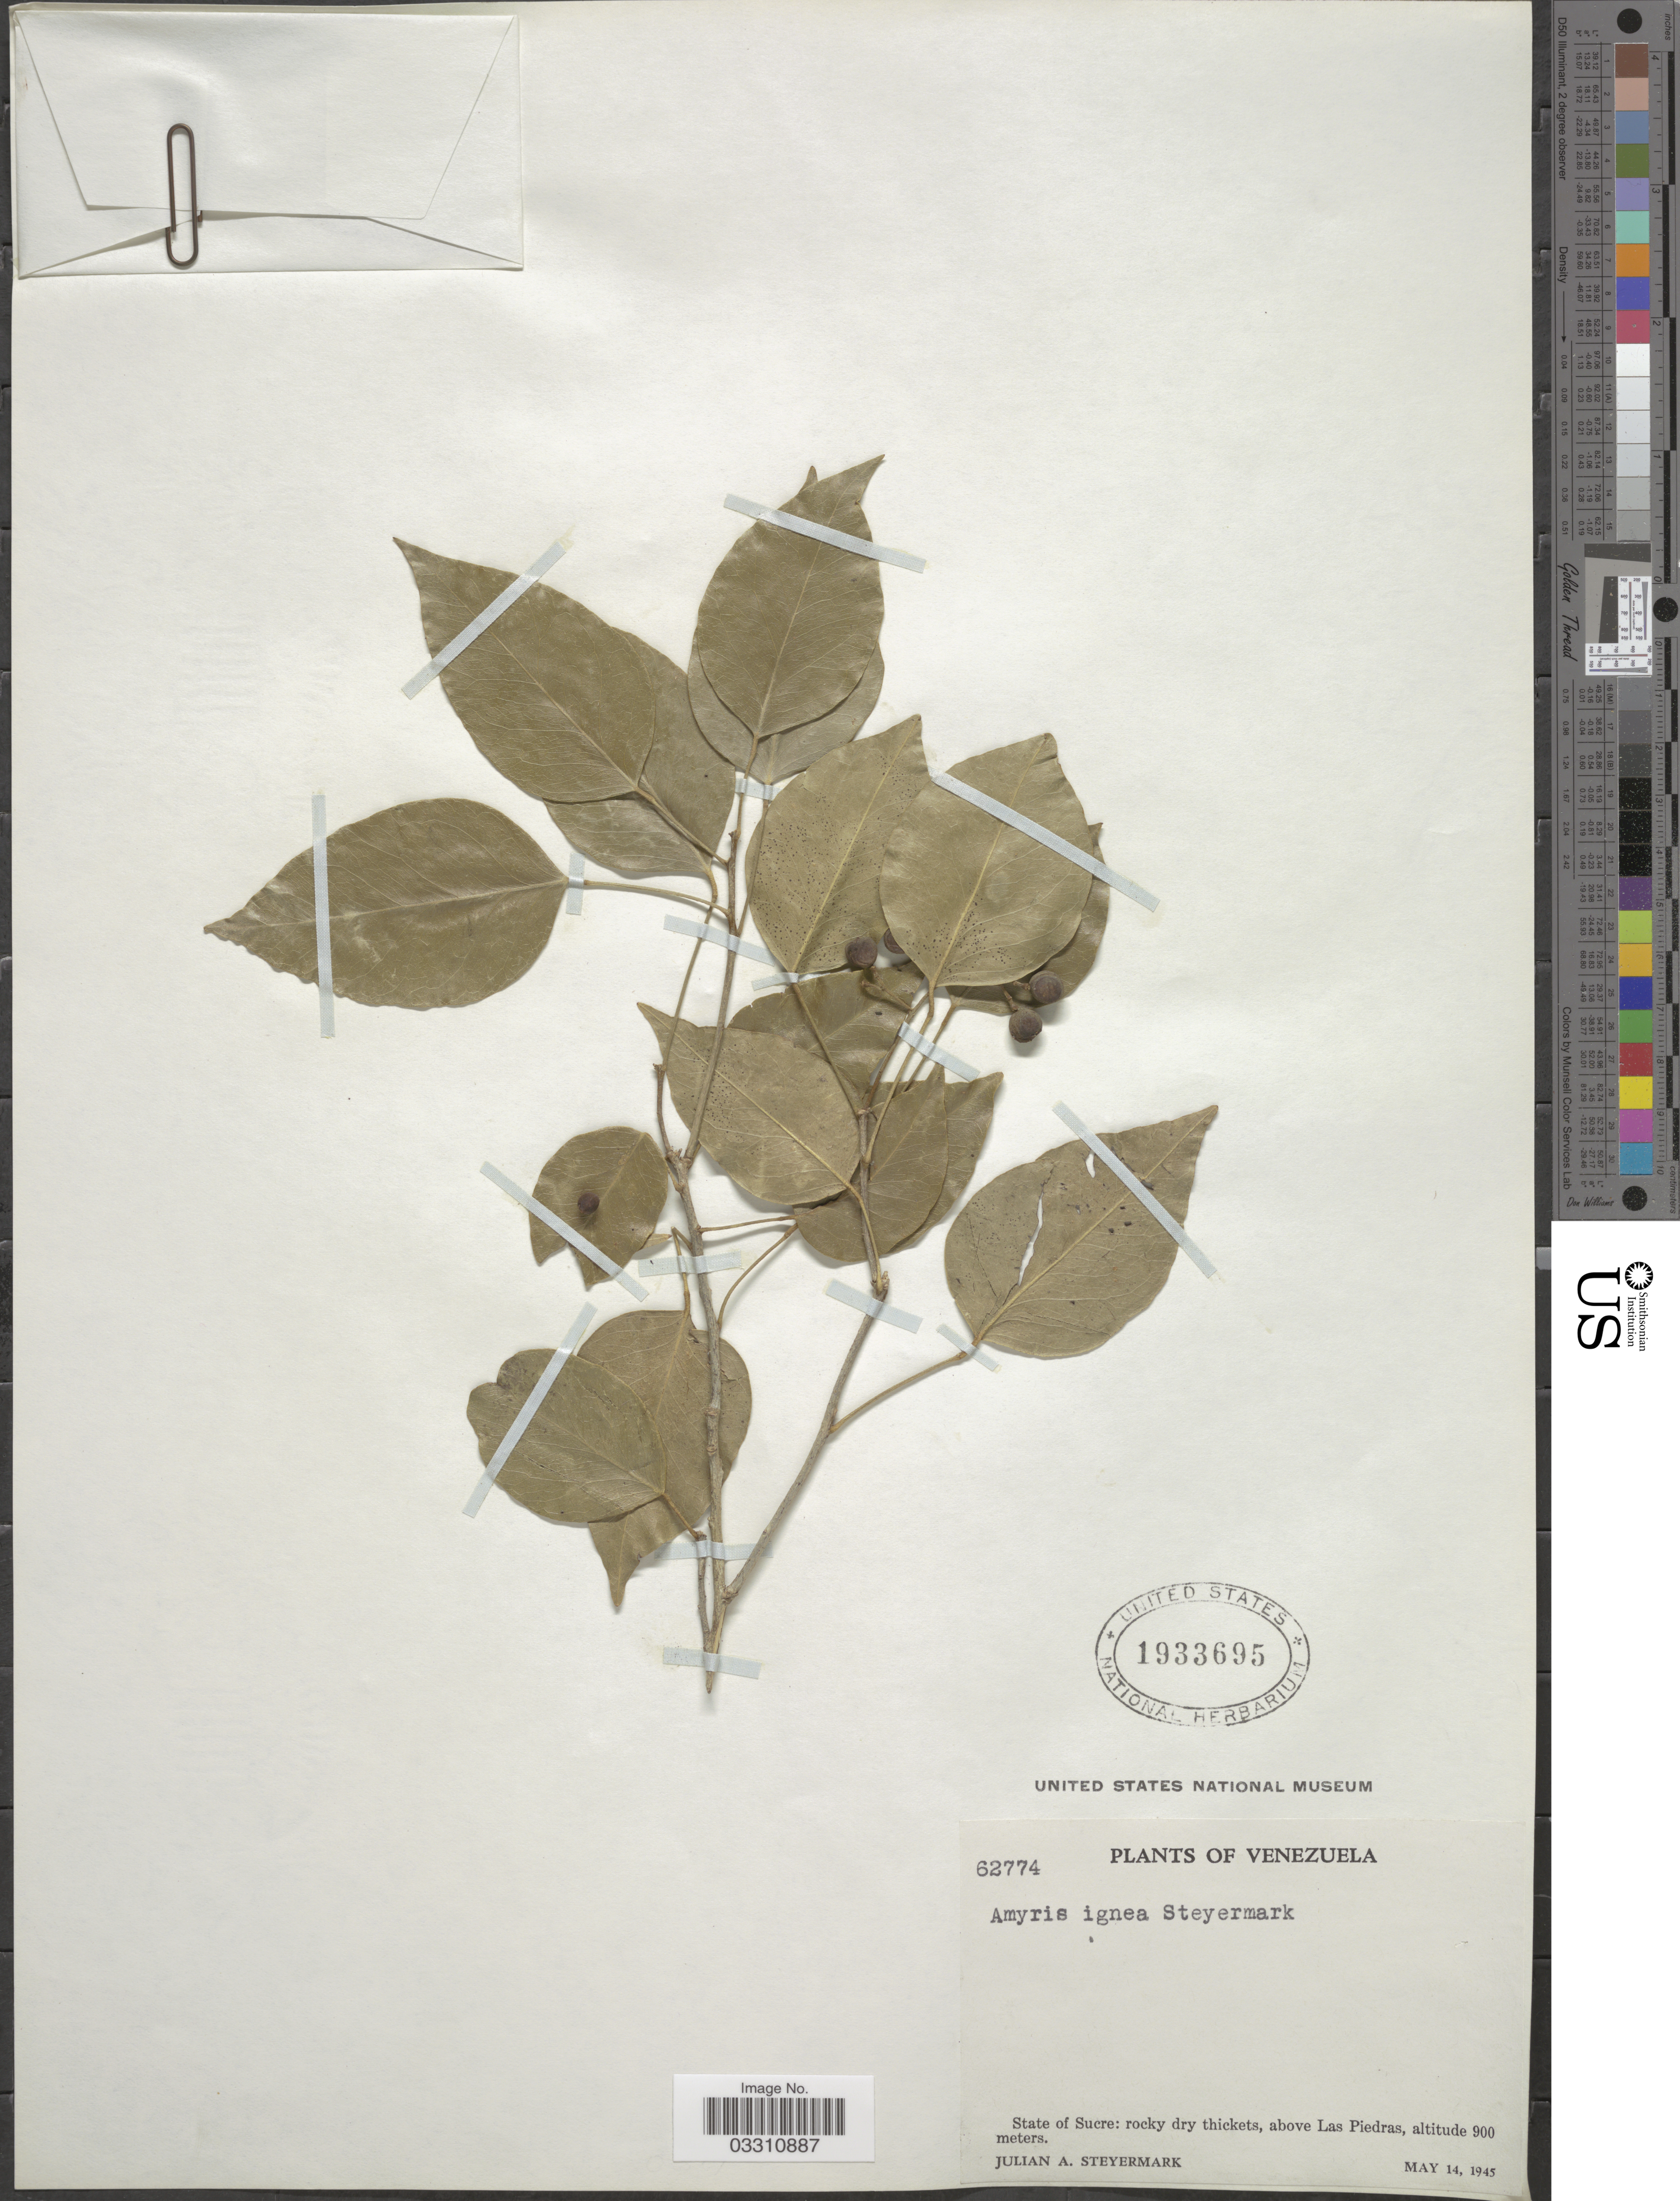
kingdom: Plantae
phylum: Tracheophyta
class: Magnoliopsida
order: Sapindales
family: Rutaceae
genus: Amyris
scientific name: Amyris ignea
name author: Steyerm.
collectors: J. Steyermark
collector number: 62774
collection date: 1945-05-14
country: Venezuela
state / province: Sucre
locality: Above Las Piedras.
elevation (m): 900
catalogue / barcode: US 1933695